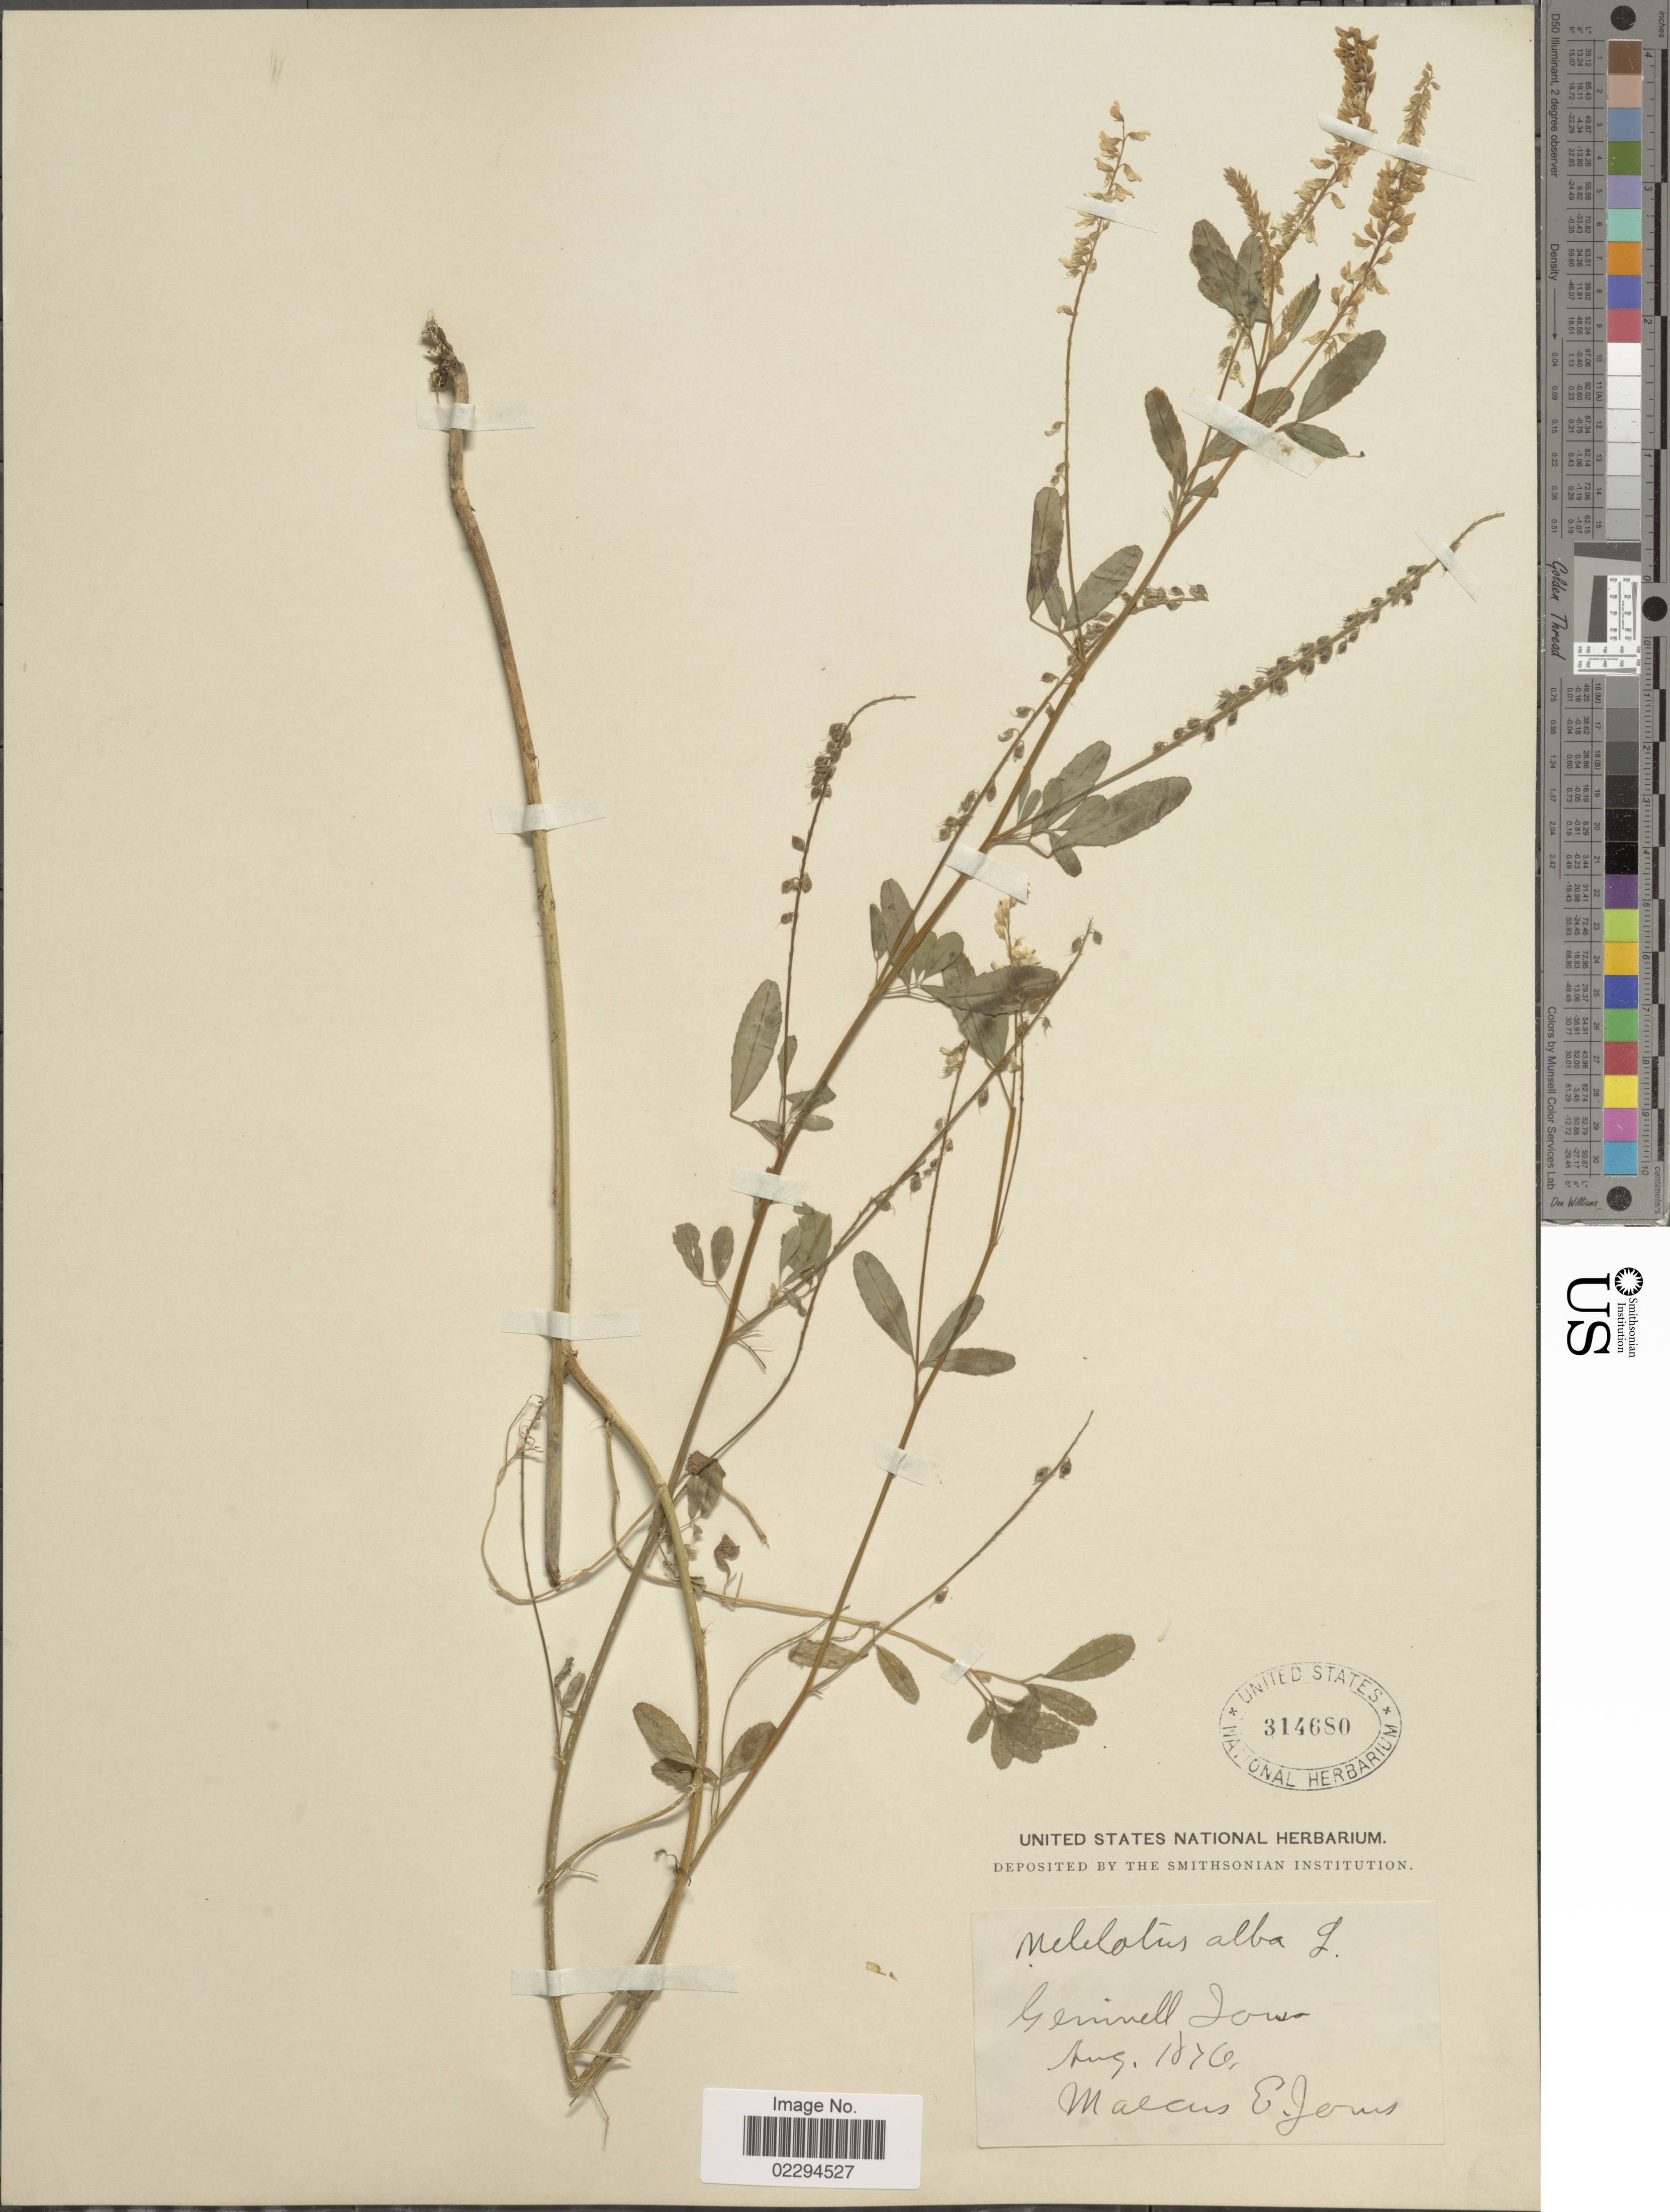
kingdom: Plantae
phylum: Tracheophyta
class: Magnoliopsida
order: Fabales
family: Fabaceae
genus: Melilotus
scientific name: Melilotus albus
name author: Medik.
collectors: M. E. Jones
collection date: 1876-08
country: United States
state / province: Iowa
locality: Grinnell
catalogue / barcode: US 314680